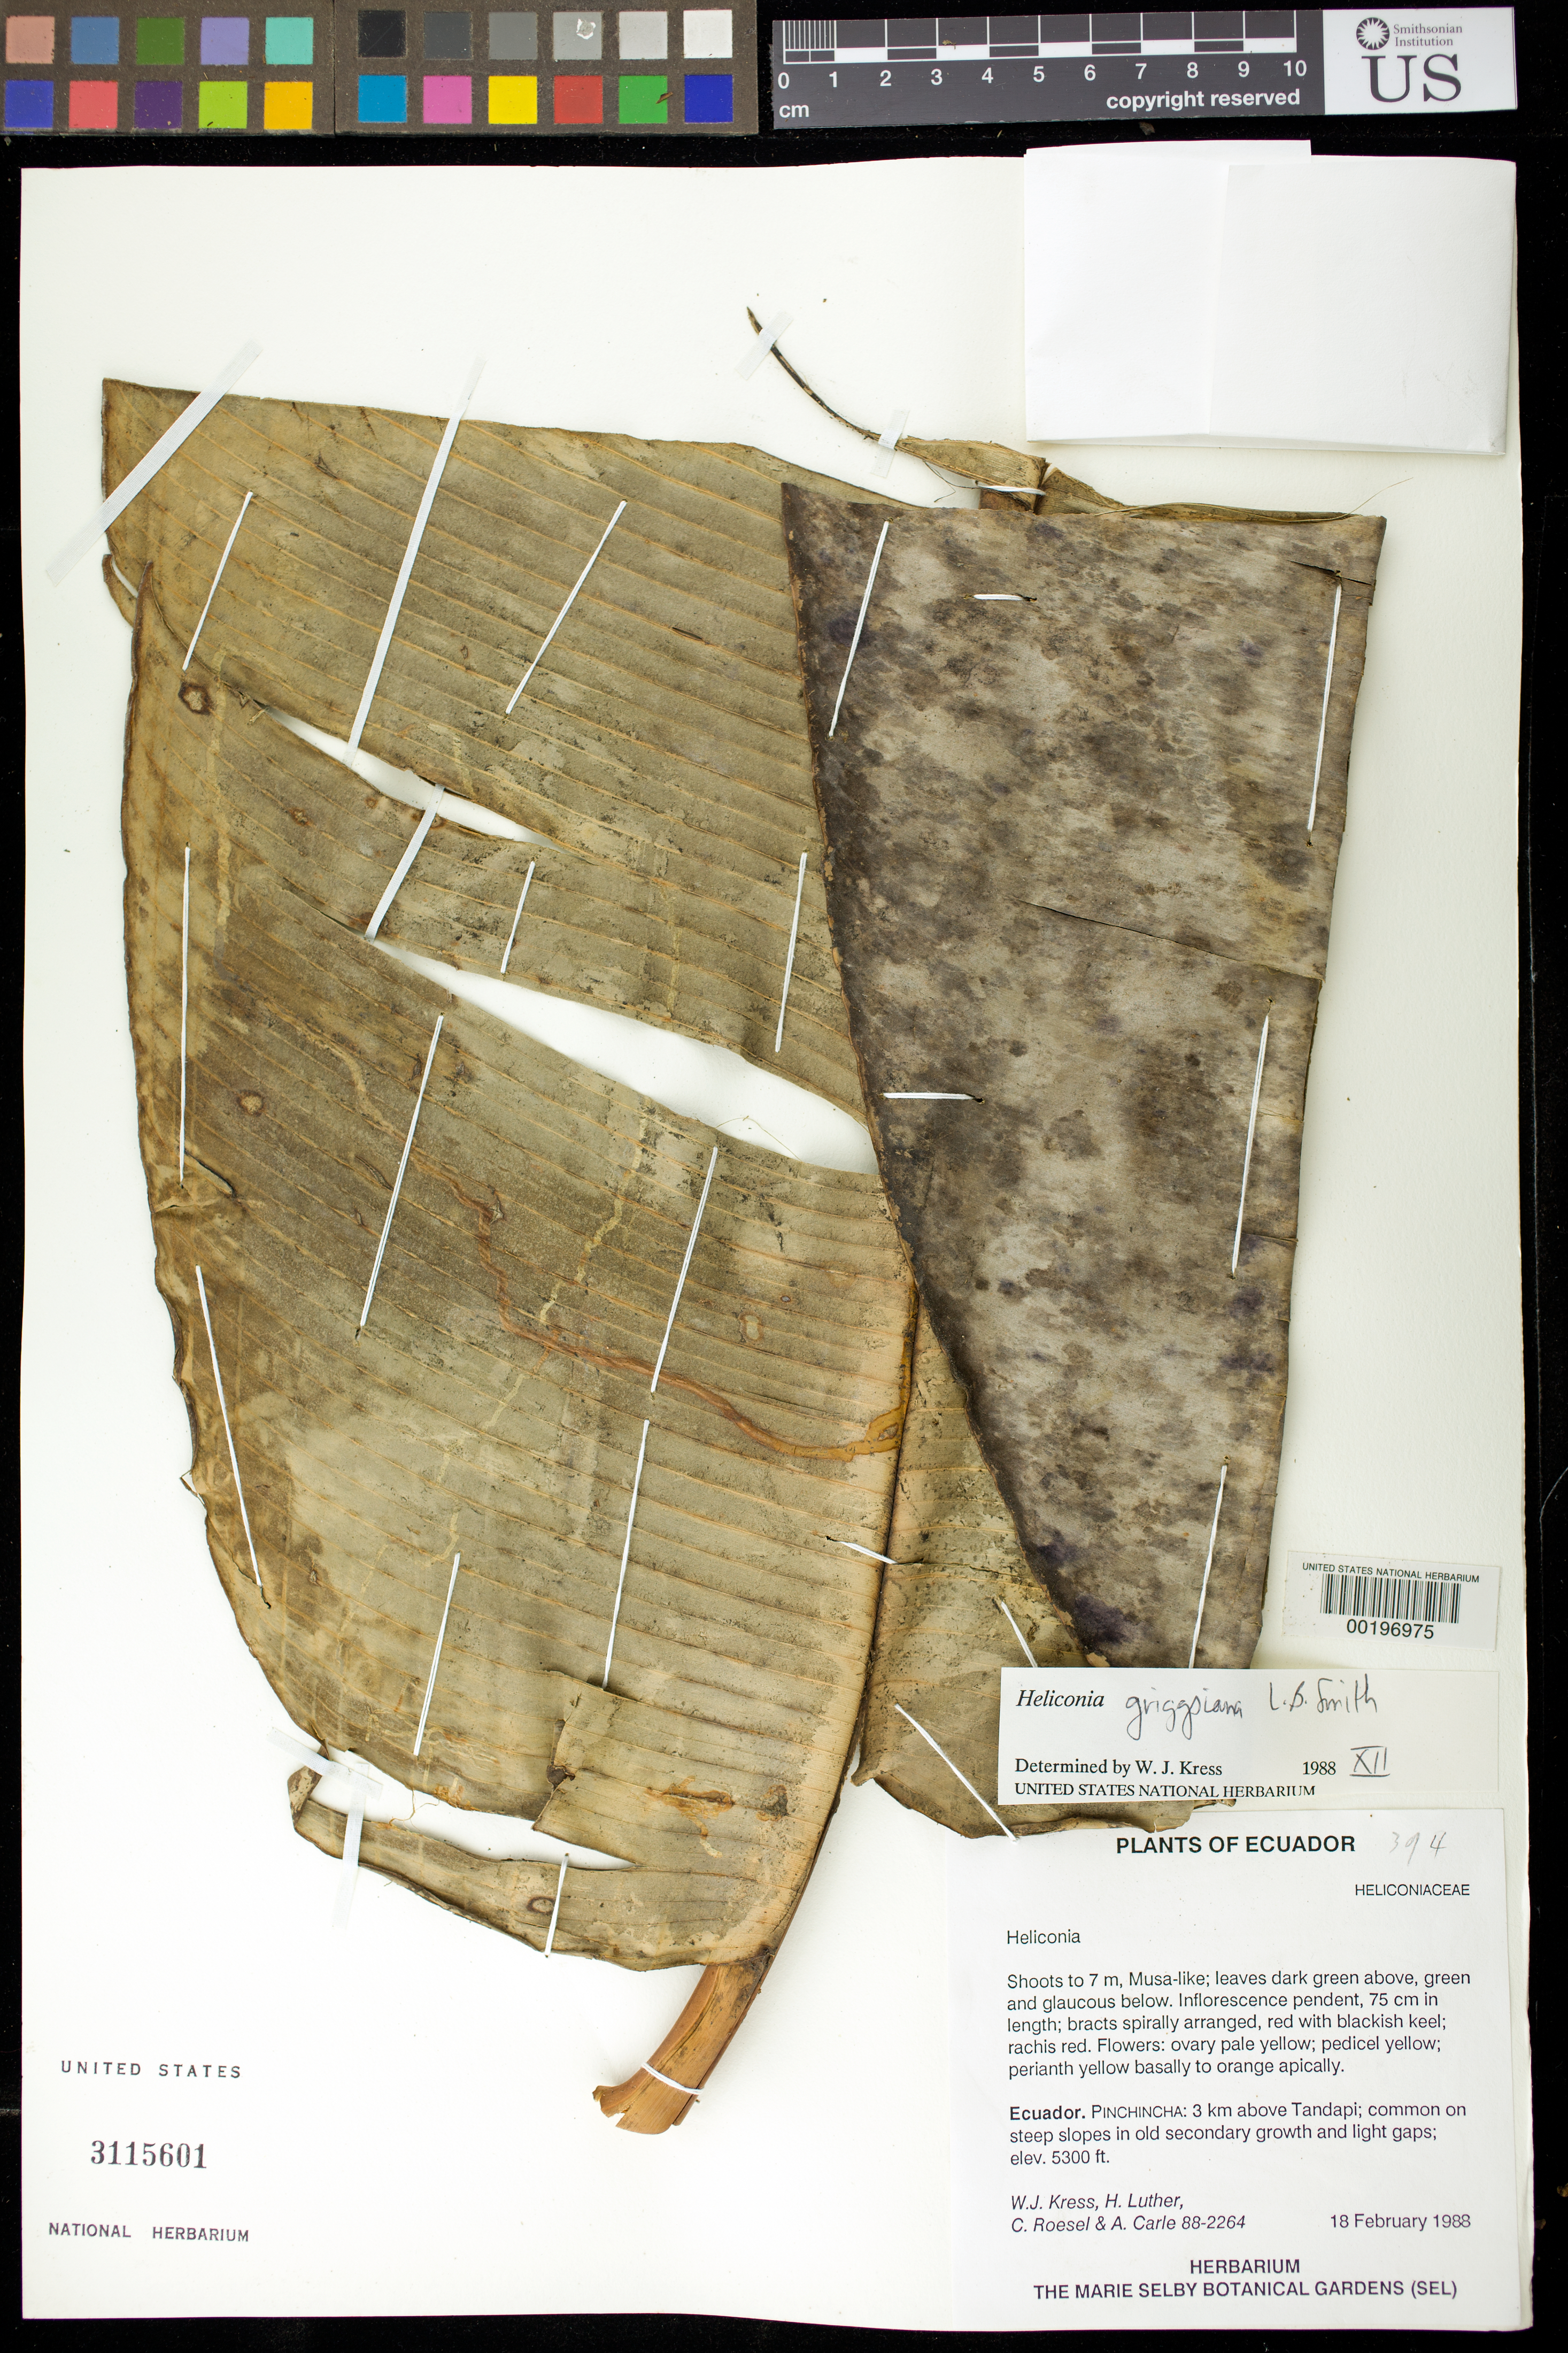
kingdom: Plantae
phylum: Tracheophyta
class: Liliopsida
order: Zingiberales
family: Heliconiaceae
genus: Heliconia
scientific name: Heliconia griggsiana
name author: L.B. Sm.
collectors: W. J. Kress, Harry E. Luther, C. S. Roesel & A. Carle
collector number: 88-2264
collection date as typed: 18 Feb 1988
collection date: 1988-02-18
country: Ecuador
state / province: Pichincha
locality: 3 km above tandapi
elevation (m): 1615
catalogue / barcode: US 3115601